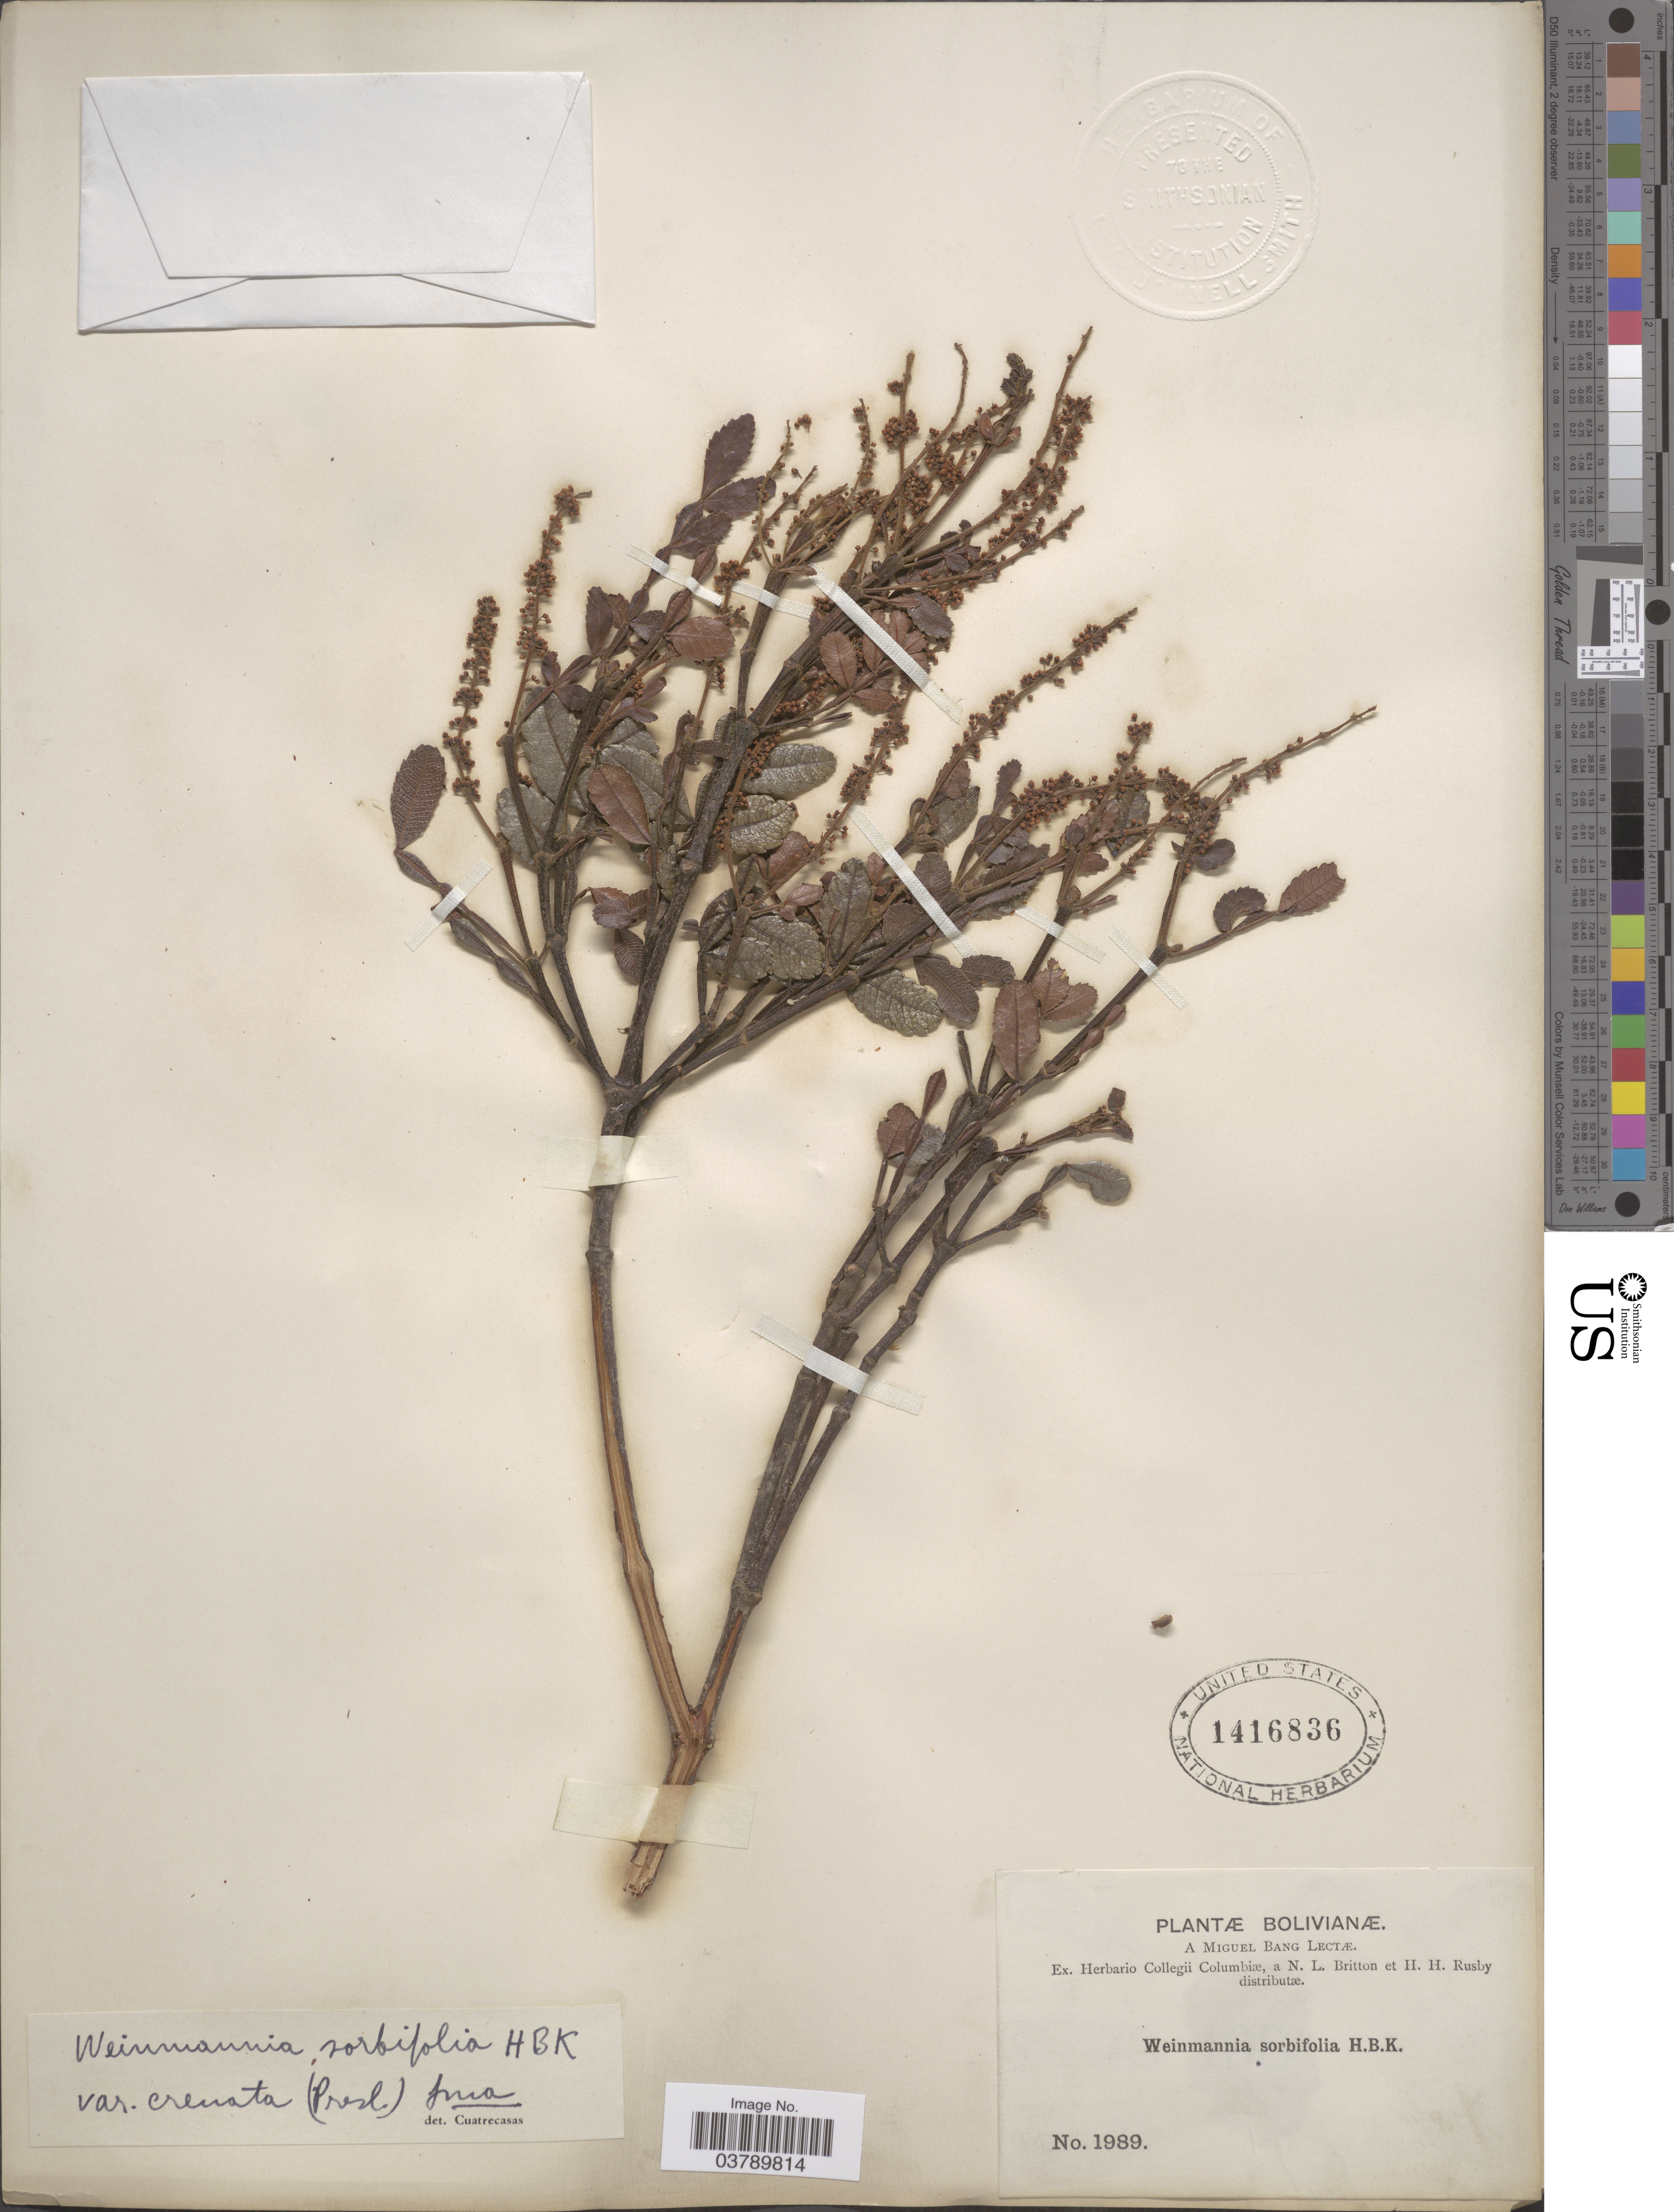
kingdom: Plantae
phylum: Tracheophyta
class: Magnoliopsida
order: Oxalidales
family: Cunoniaceae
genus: Weinmannia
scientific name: Weinmannia sorbifolia var. crenata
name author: Kunth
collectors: M. Bang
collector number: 1989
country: Bolivia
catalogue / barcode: US 1416836